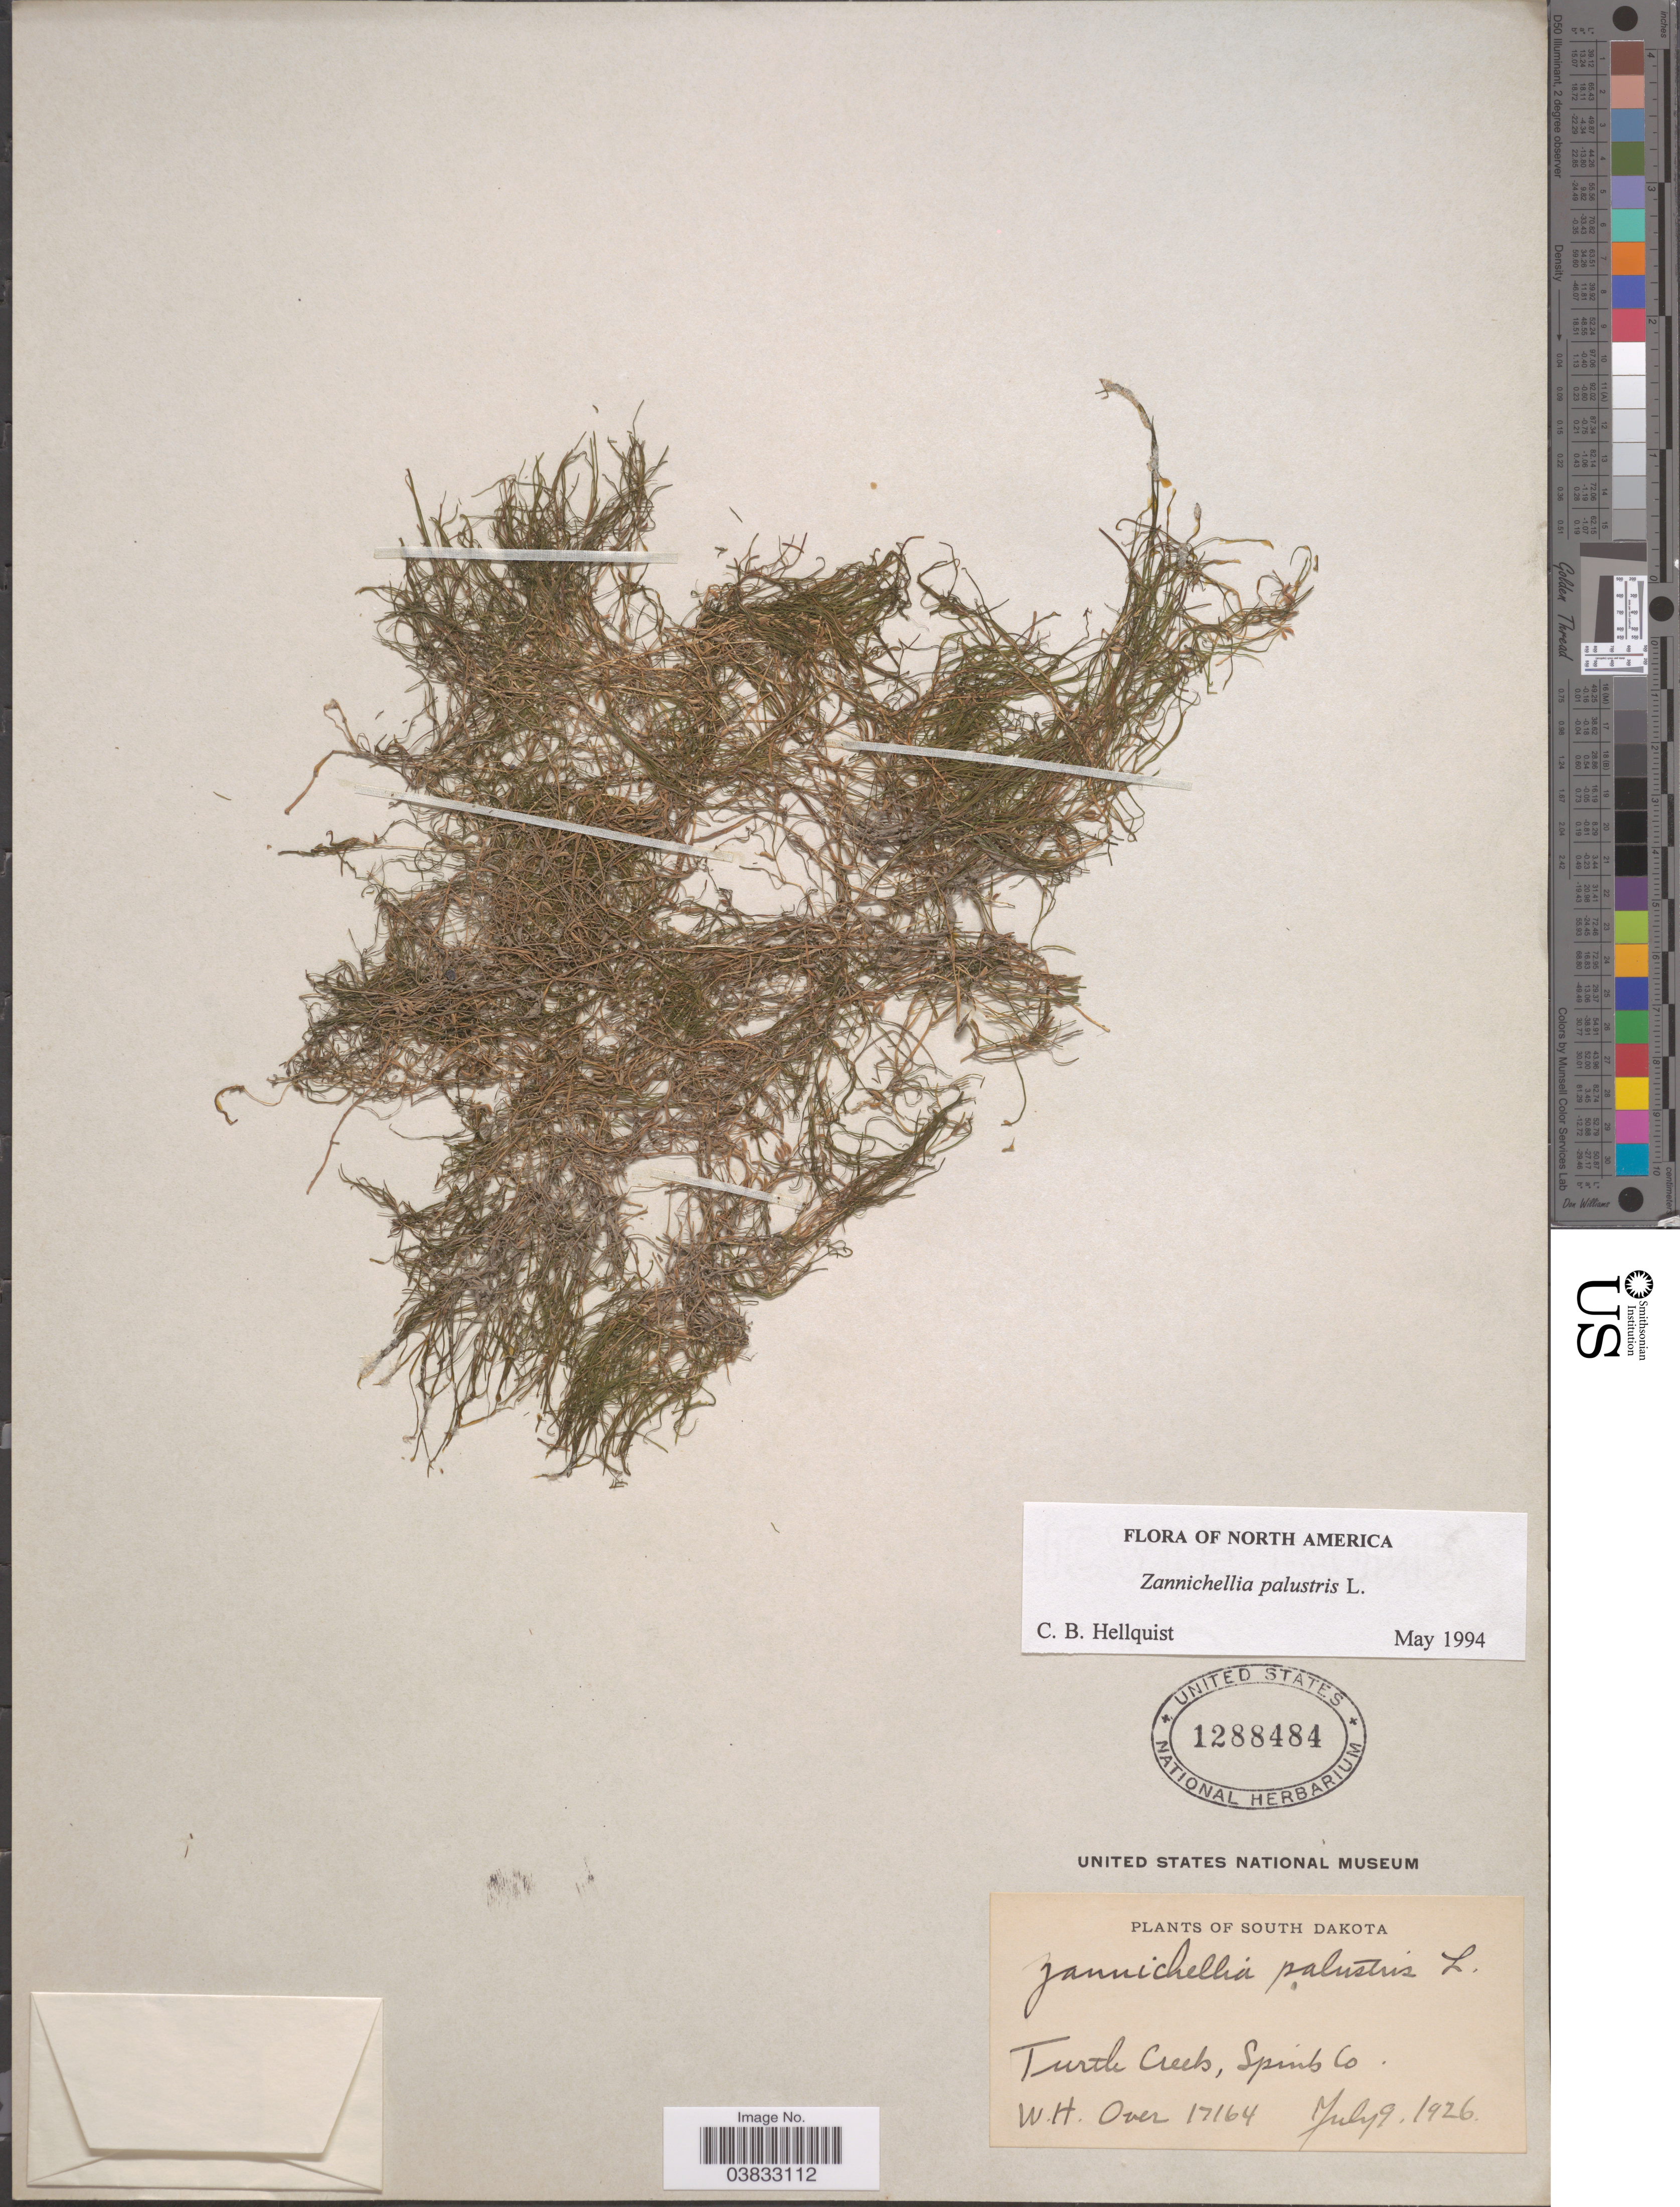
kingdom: Plantae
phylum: Tracheophyta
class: Liliopsida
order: Alismatales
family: Potamogetonaceae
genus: Zannichellia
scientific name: Zannichellia palustris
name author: L.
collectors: W. Over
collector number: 17164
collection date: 1926-07-09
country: United States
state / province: South Dakota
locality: Turtle Creek, Spink Co.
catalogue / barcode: US 1288484